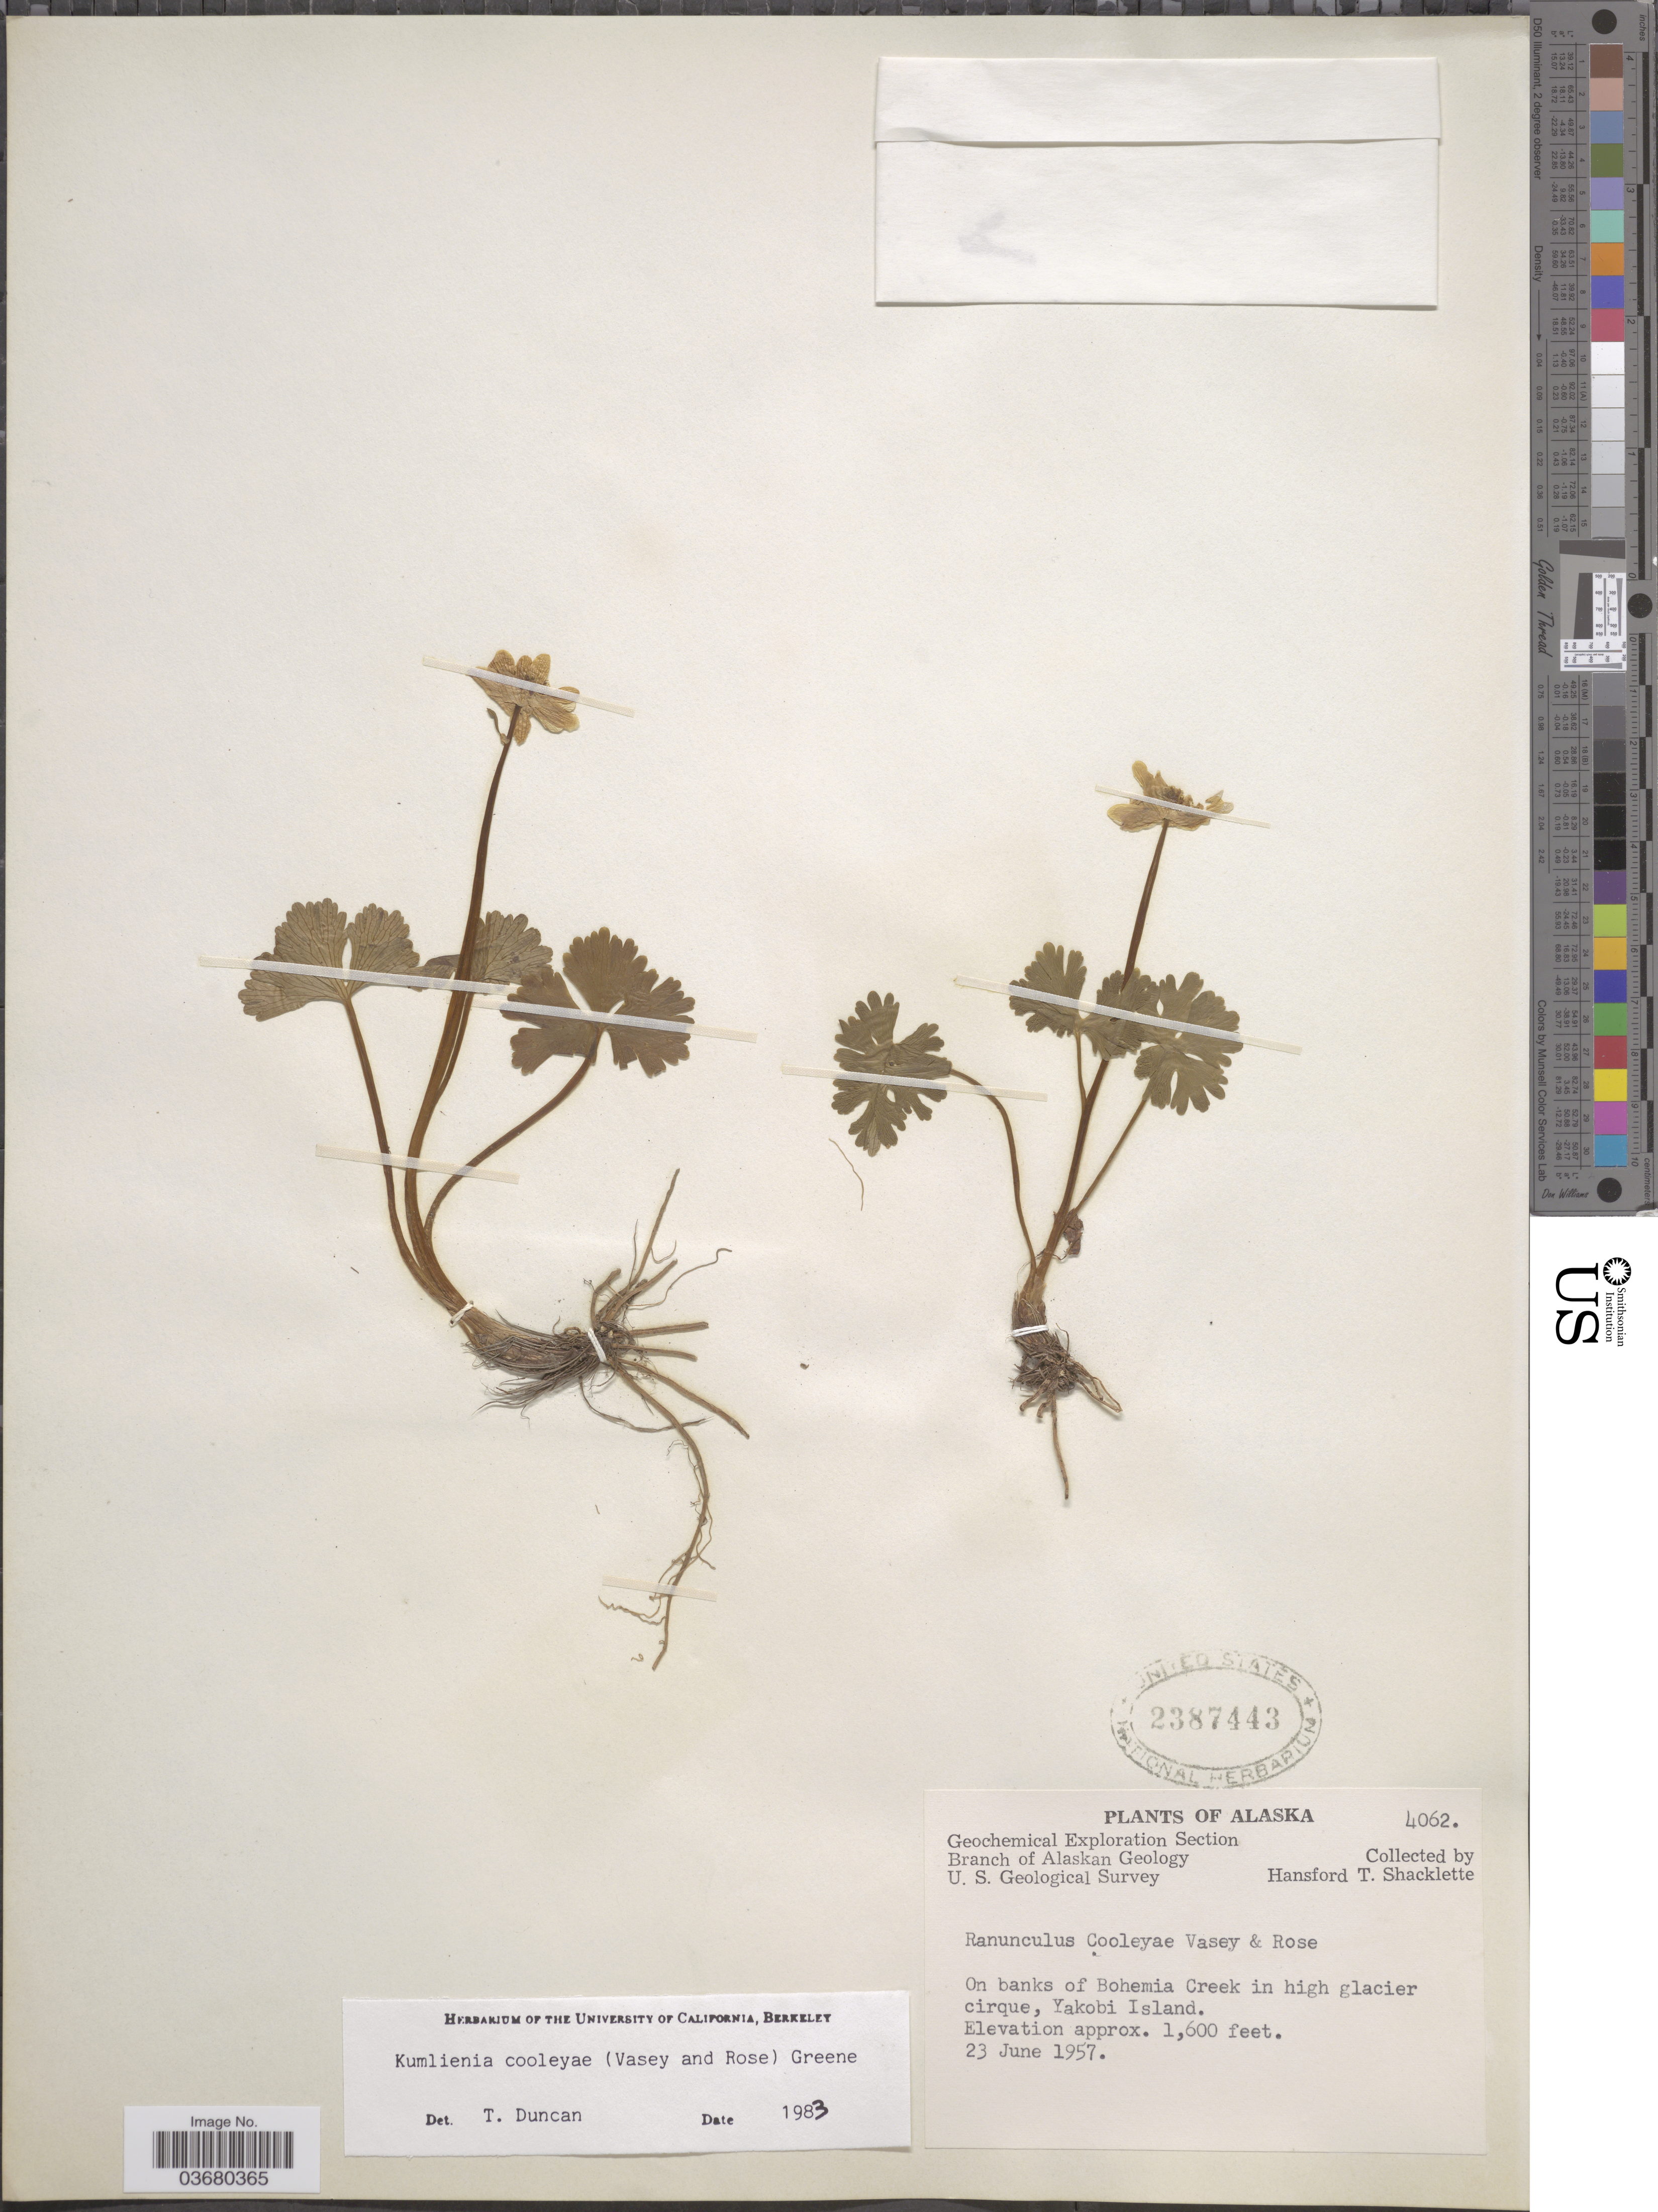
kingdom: Plantae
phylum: Tracheophyta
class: Magnoliopsida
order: Ranunculales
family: Ranunculaceae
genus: Arcteranthis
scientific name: Arcteranthis cooleyae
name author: (Vasey & Rose) Greene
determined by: Strong, M. T., (US), Smithsonian Institution - National Museum of Natural History (UNITED STATES)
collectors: H. Shacklette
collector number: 4062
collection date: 1957-06-23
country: United States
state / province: Alaska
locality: On banks of Bohemia Creek in high glacier cirque, Yakobi Island.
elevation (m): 488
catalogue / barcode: US 2387443